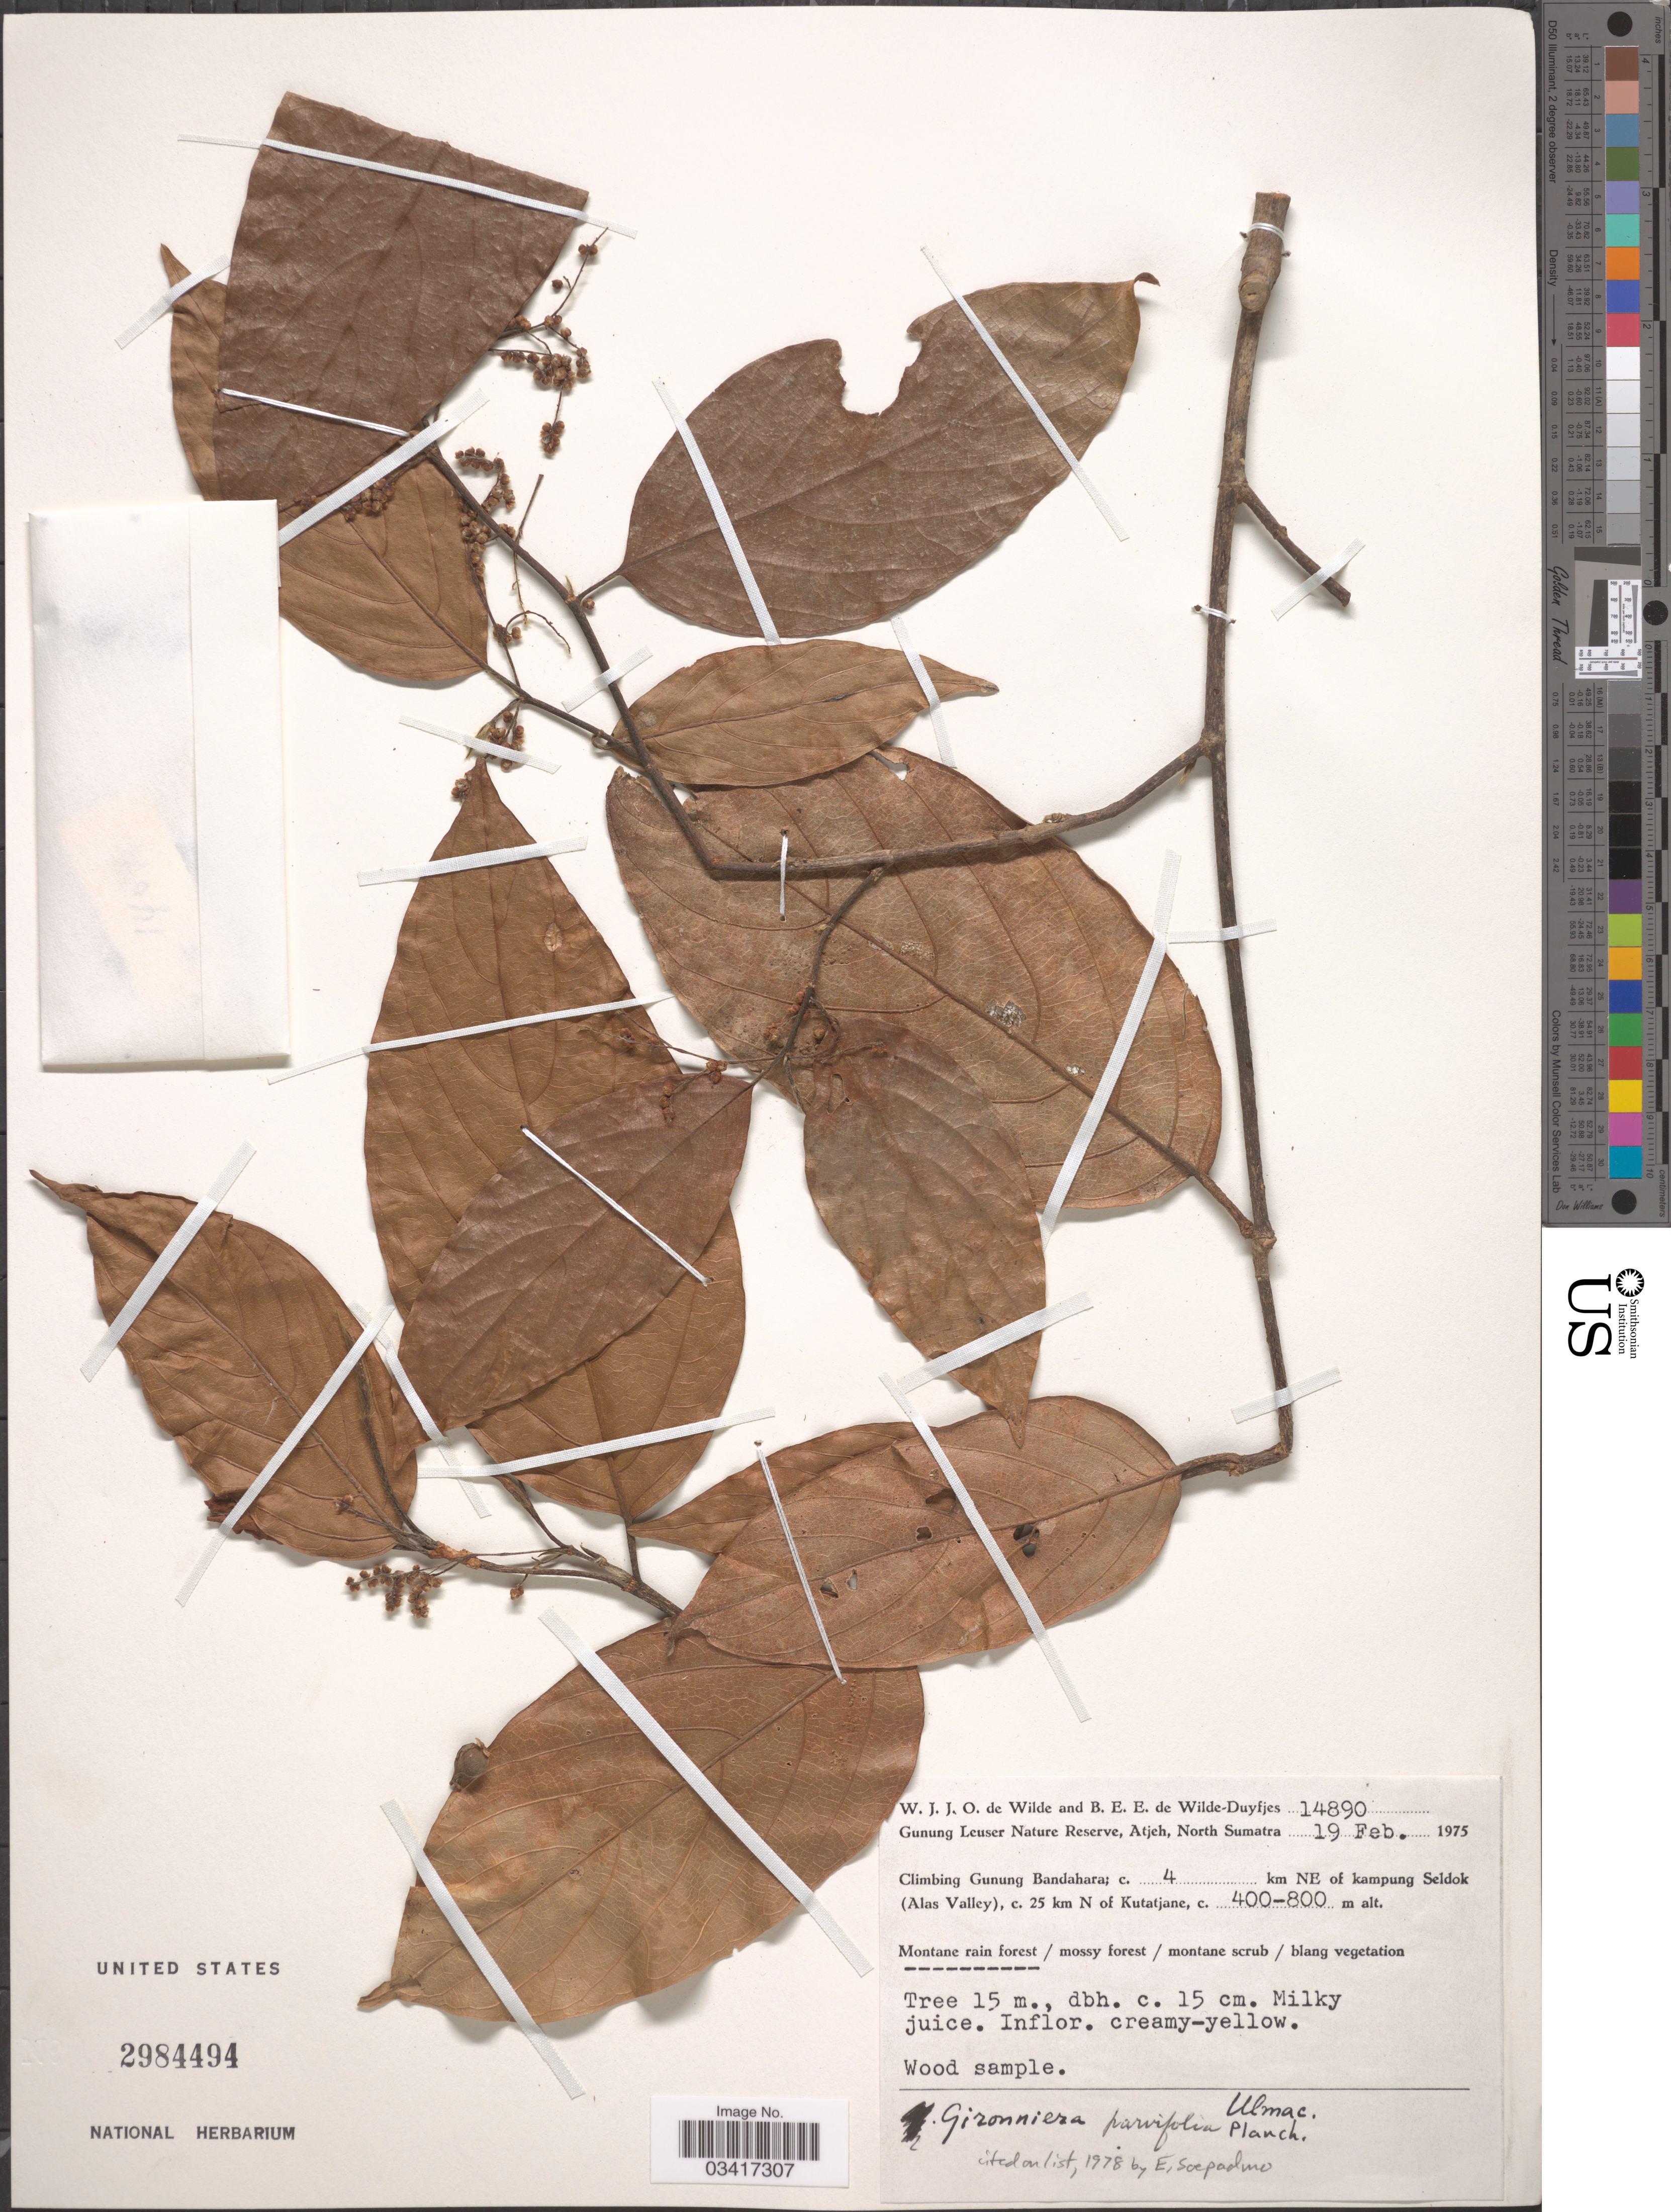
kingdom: Plantae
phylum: Tracheophyta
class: Magnoliopsida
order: Rosales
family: Cannabaceae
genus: Gironniera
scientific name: Gironniera parvifolia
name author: Planch.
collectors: W. J. de Wilde & B. E. de Wilde-Duyfjes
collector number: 14890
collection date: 1975-02-19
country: Indonesia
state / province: Sumatra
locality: Gunung Leuser Nature Reserve, Atjeh, North Sumatra. Climbing Gunung Bandahara; c. 4 km NE of kampung Seldok (Alas Valley), c. 25 km N of Kutatjane.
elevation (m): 400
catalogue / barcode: US 2984494